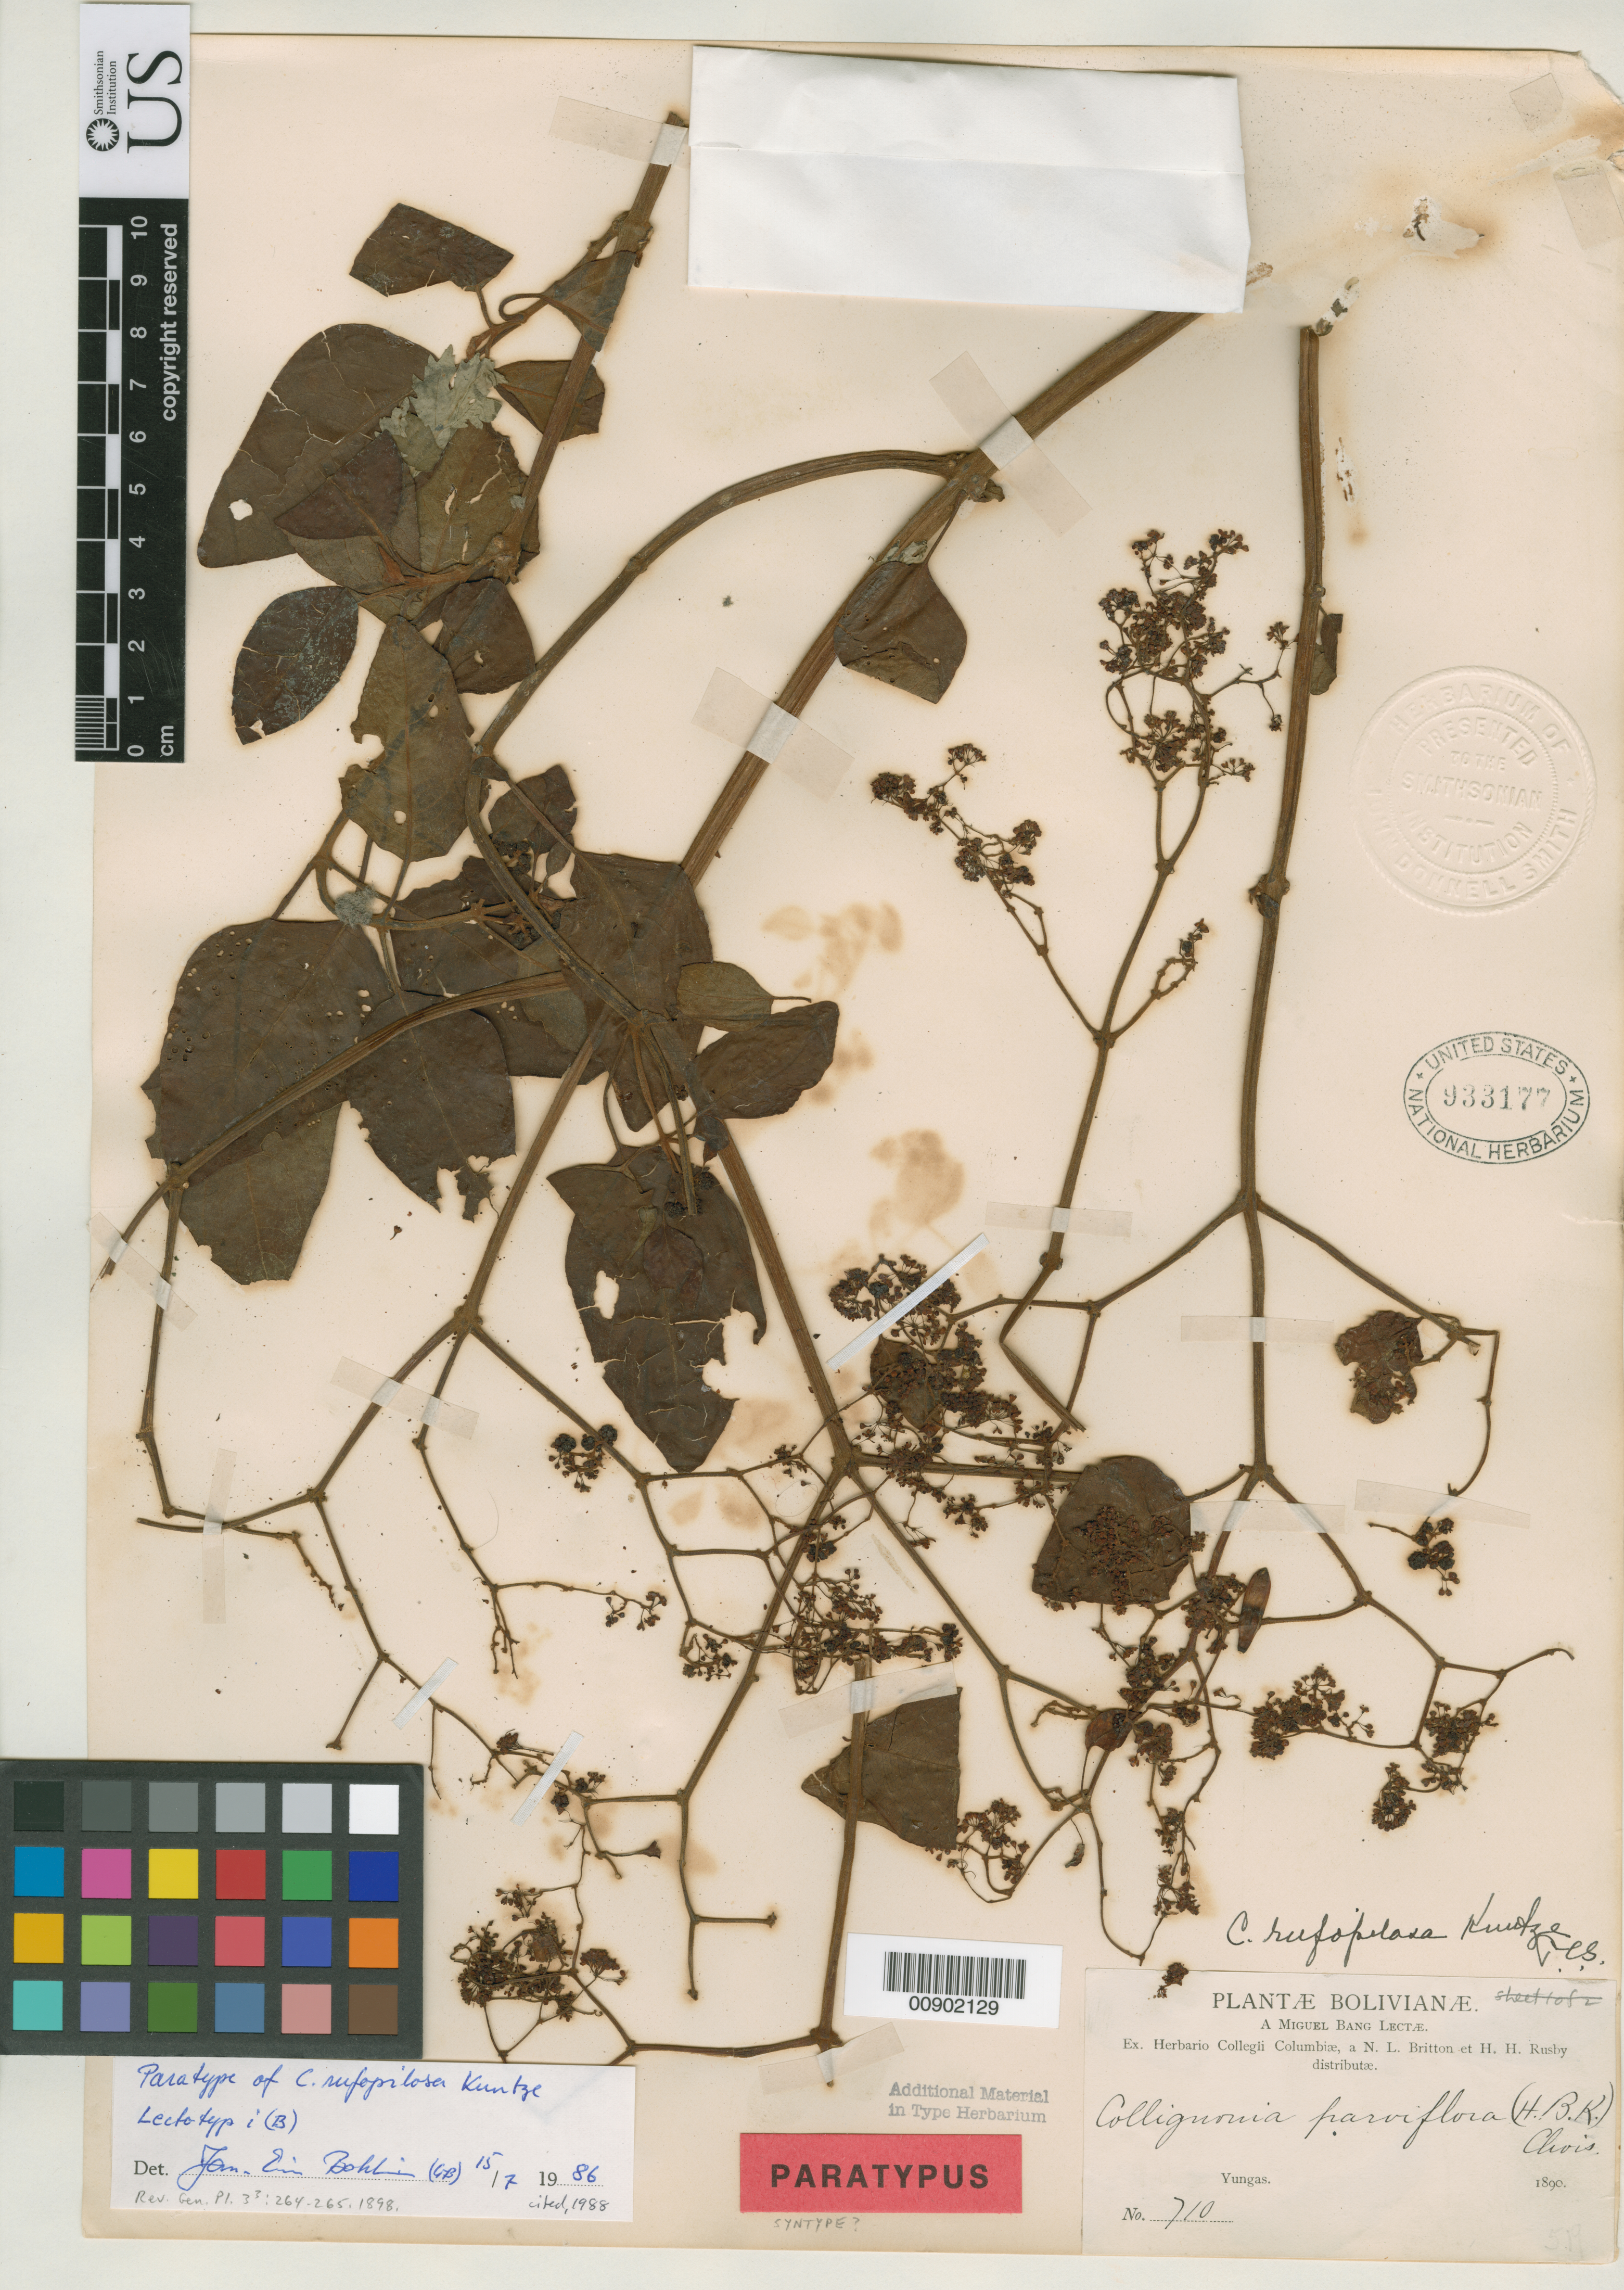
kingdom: Plantae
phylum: Tracheophyta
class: Magnoliopsida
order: Caryophyllales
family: Nyctaginaceae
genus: Colignonia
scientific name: Colignonia rufopilosa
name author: Kuntze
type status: Possible Syntype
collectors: M. Bang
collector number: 710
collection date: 1890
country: Bolivia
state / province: La Paz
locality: Yungas.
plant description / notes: Lectotype collection is Kuntze s.n. as cited by Bohlin, Nordic J. Bot. 8: 251 (1988). Bang 710 annotated as "paratypus", but cited in protologue & perhaps to be regarded as syntype?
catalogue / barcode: US 933177